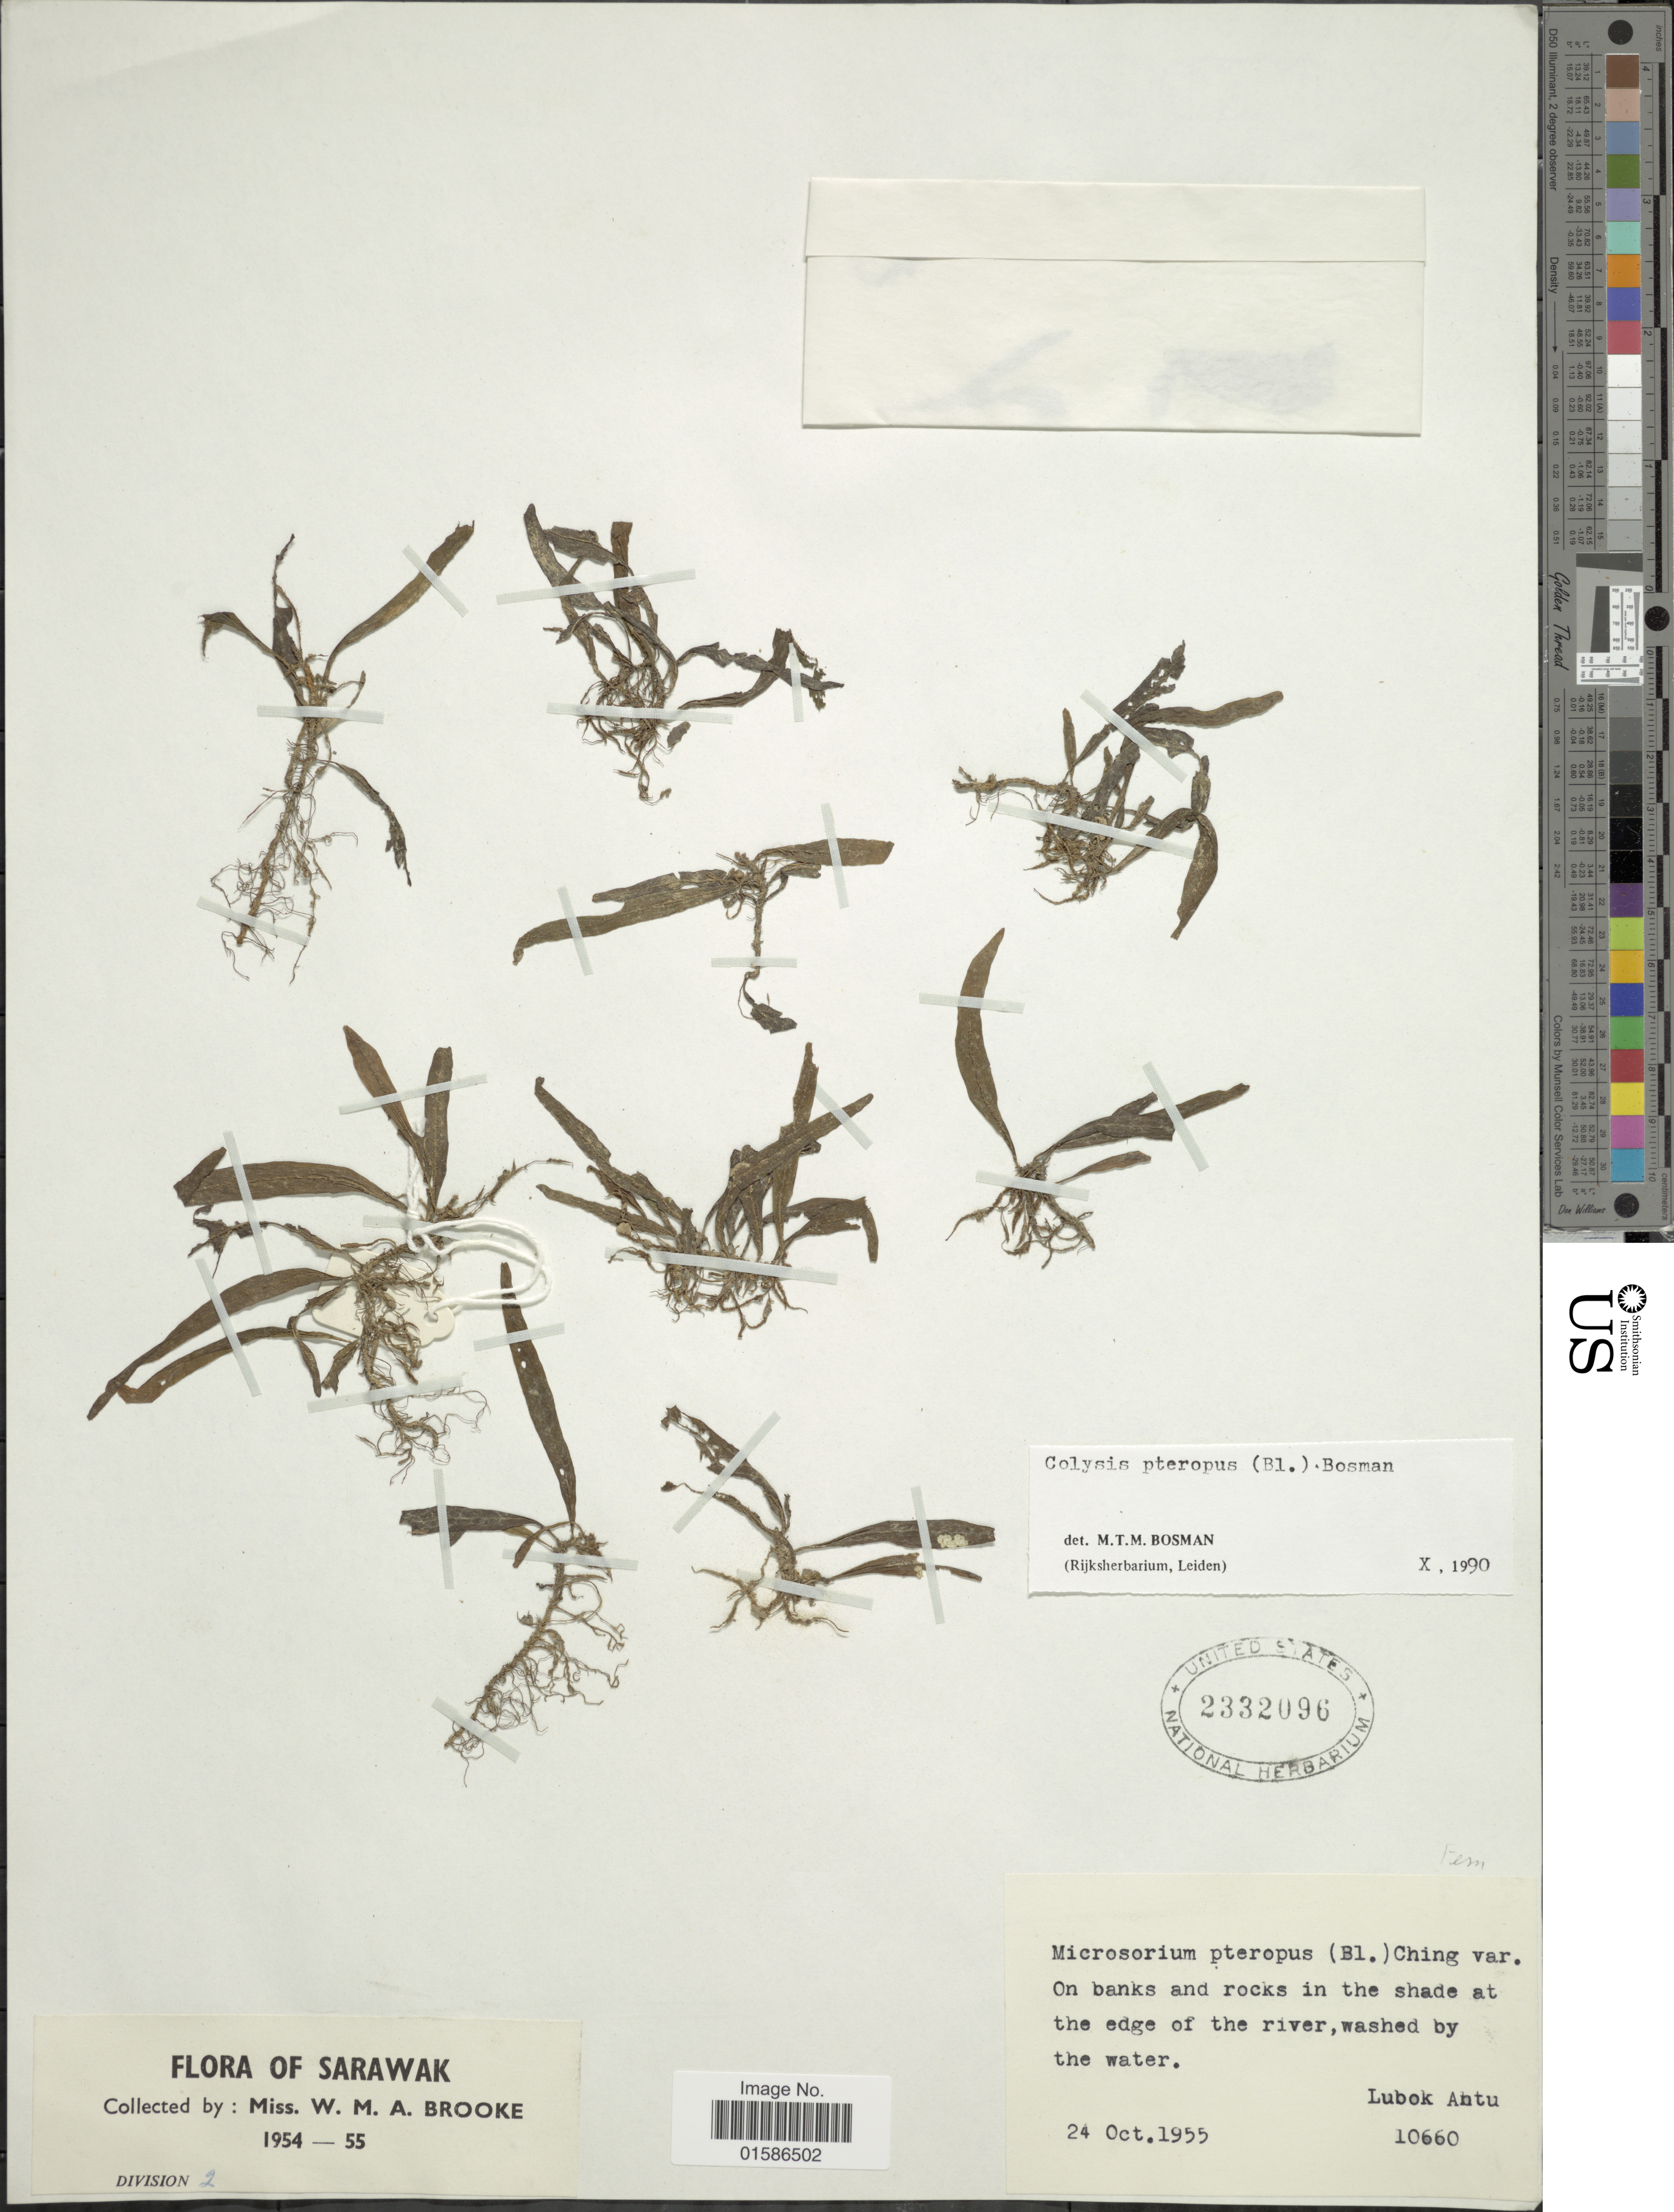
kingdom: Plantae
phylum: Tracheophyta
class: Polypodiopsida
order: Polypodiales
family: Polypodiaceae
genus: Microsorum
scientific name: Microsorum pteropus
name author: (Blume) Copel.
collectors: W. Brooke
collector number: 10660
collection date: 1955-10-24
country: Malaysia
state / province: Sarawak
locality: On banks and rocks in the shade at the edge of the river, washed by the water, Lubok Antu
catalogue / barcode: US 2332096